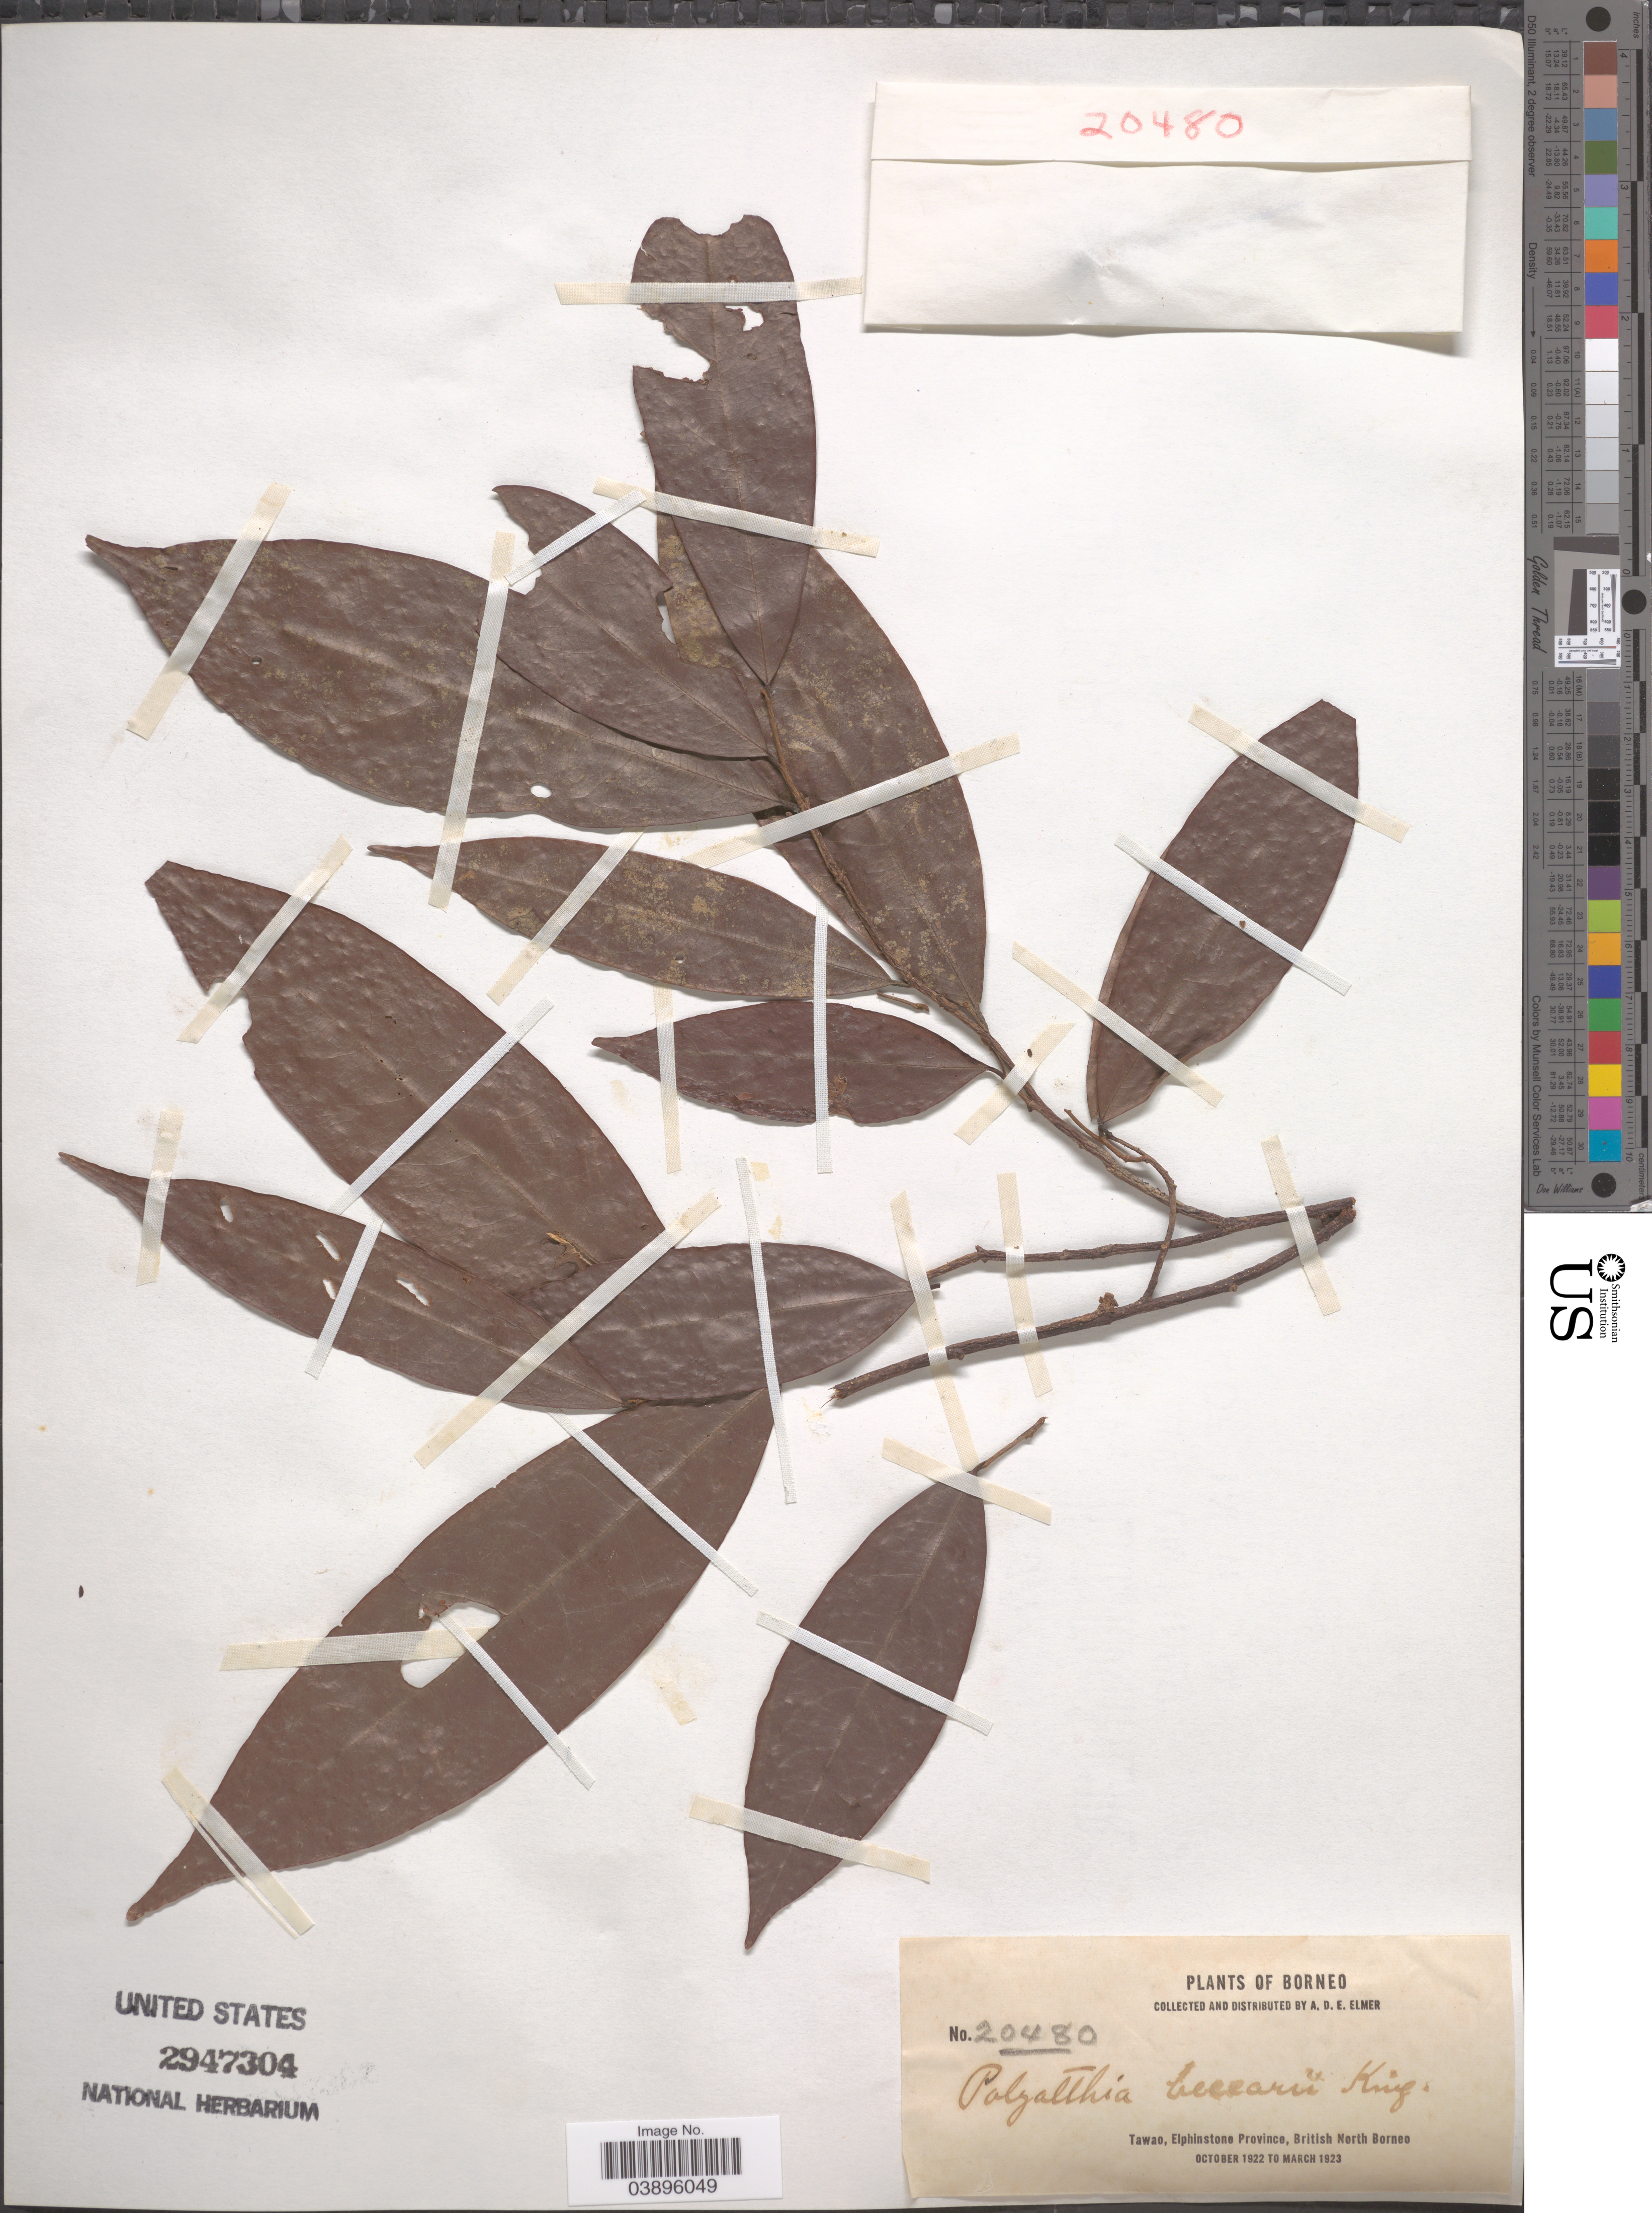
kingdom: Plantae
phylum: Tracheophyta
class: Magnoliopsida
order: Magnoliales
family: Annonaceae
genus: Polyalthia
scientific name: Polyalthia beccarii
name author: King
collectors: A. D. E. Elmer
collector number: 20480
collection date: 1922-10/1923-03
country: Malaysia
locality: Borneo. Tawao. Elphinstone Province, British North Borneo.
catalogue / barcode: US 2947304